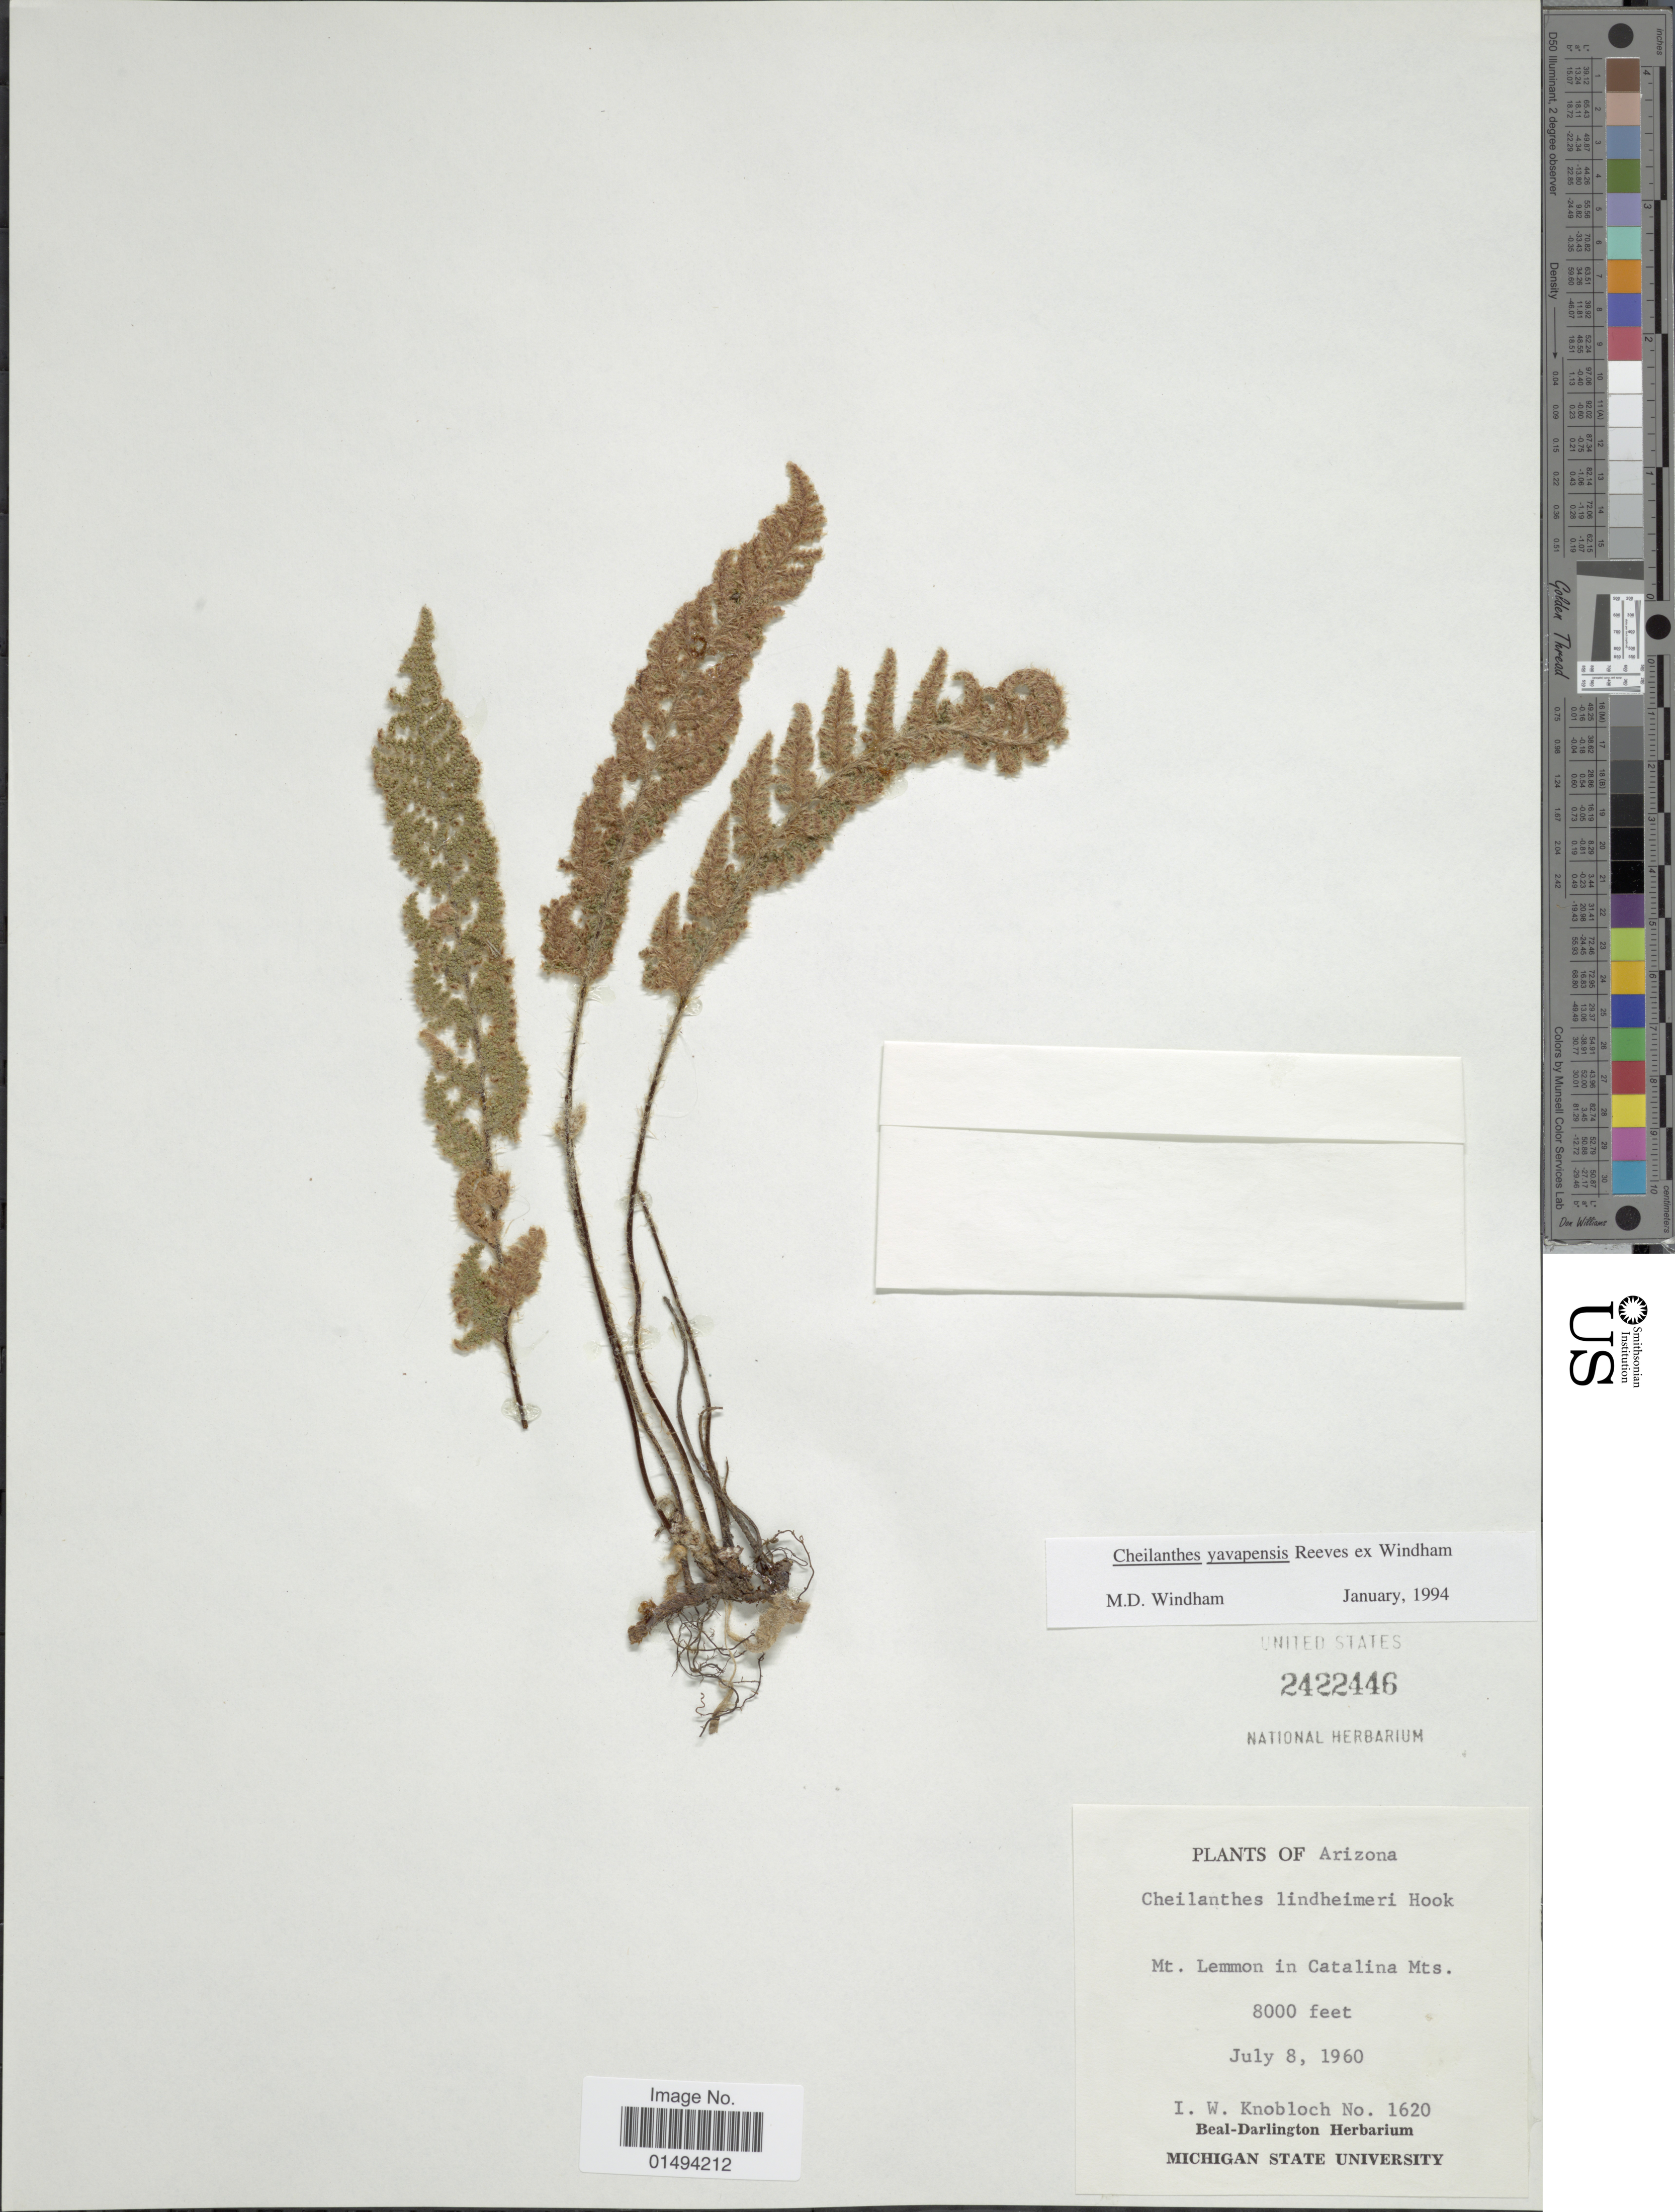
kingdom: Plantae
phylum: Tracheophyta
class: Polypodiopsida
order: Polypodiales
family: Pteridaceae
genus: Myriopteris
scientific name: Myriopteris yavapensis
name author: (T. Reeves ex Windham) Grusz & Windham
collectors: I. W. Knobloch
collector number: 1620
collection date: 1960-07-08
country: United States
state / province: Arizona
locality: Arizona, Mt. Lemmon in Catalina Mts.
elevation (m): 2438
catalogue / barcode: US 2422446